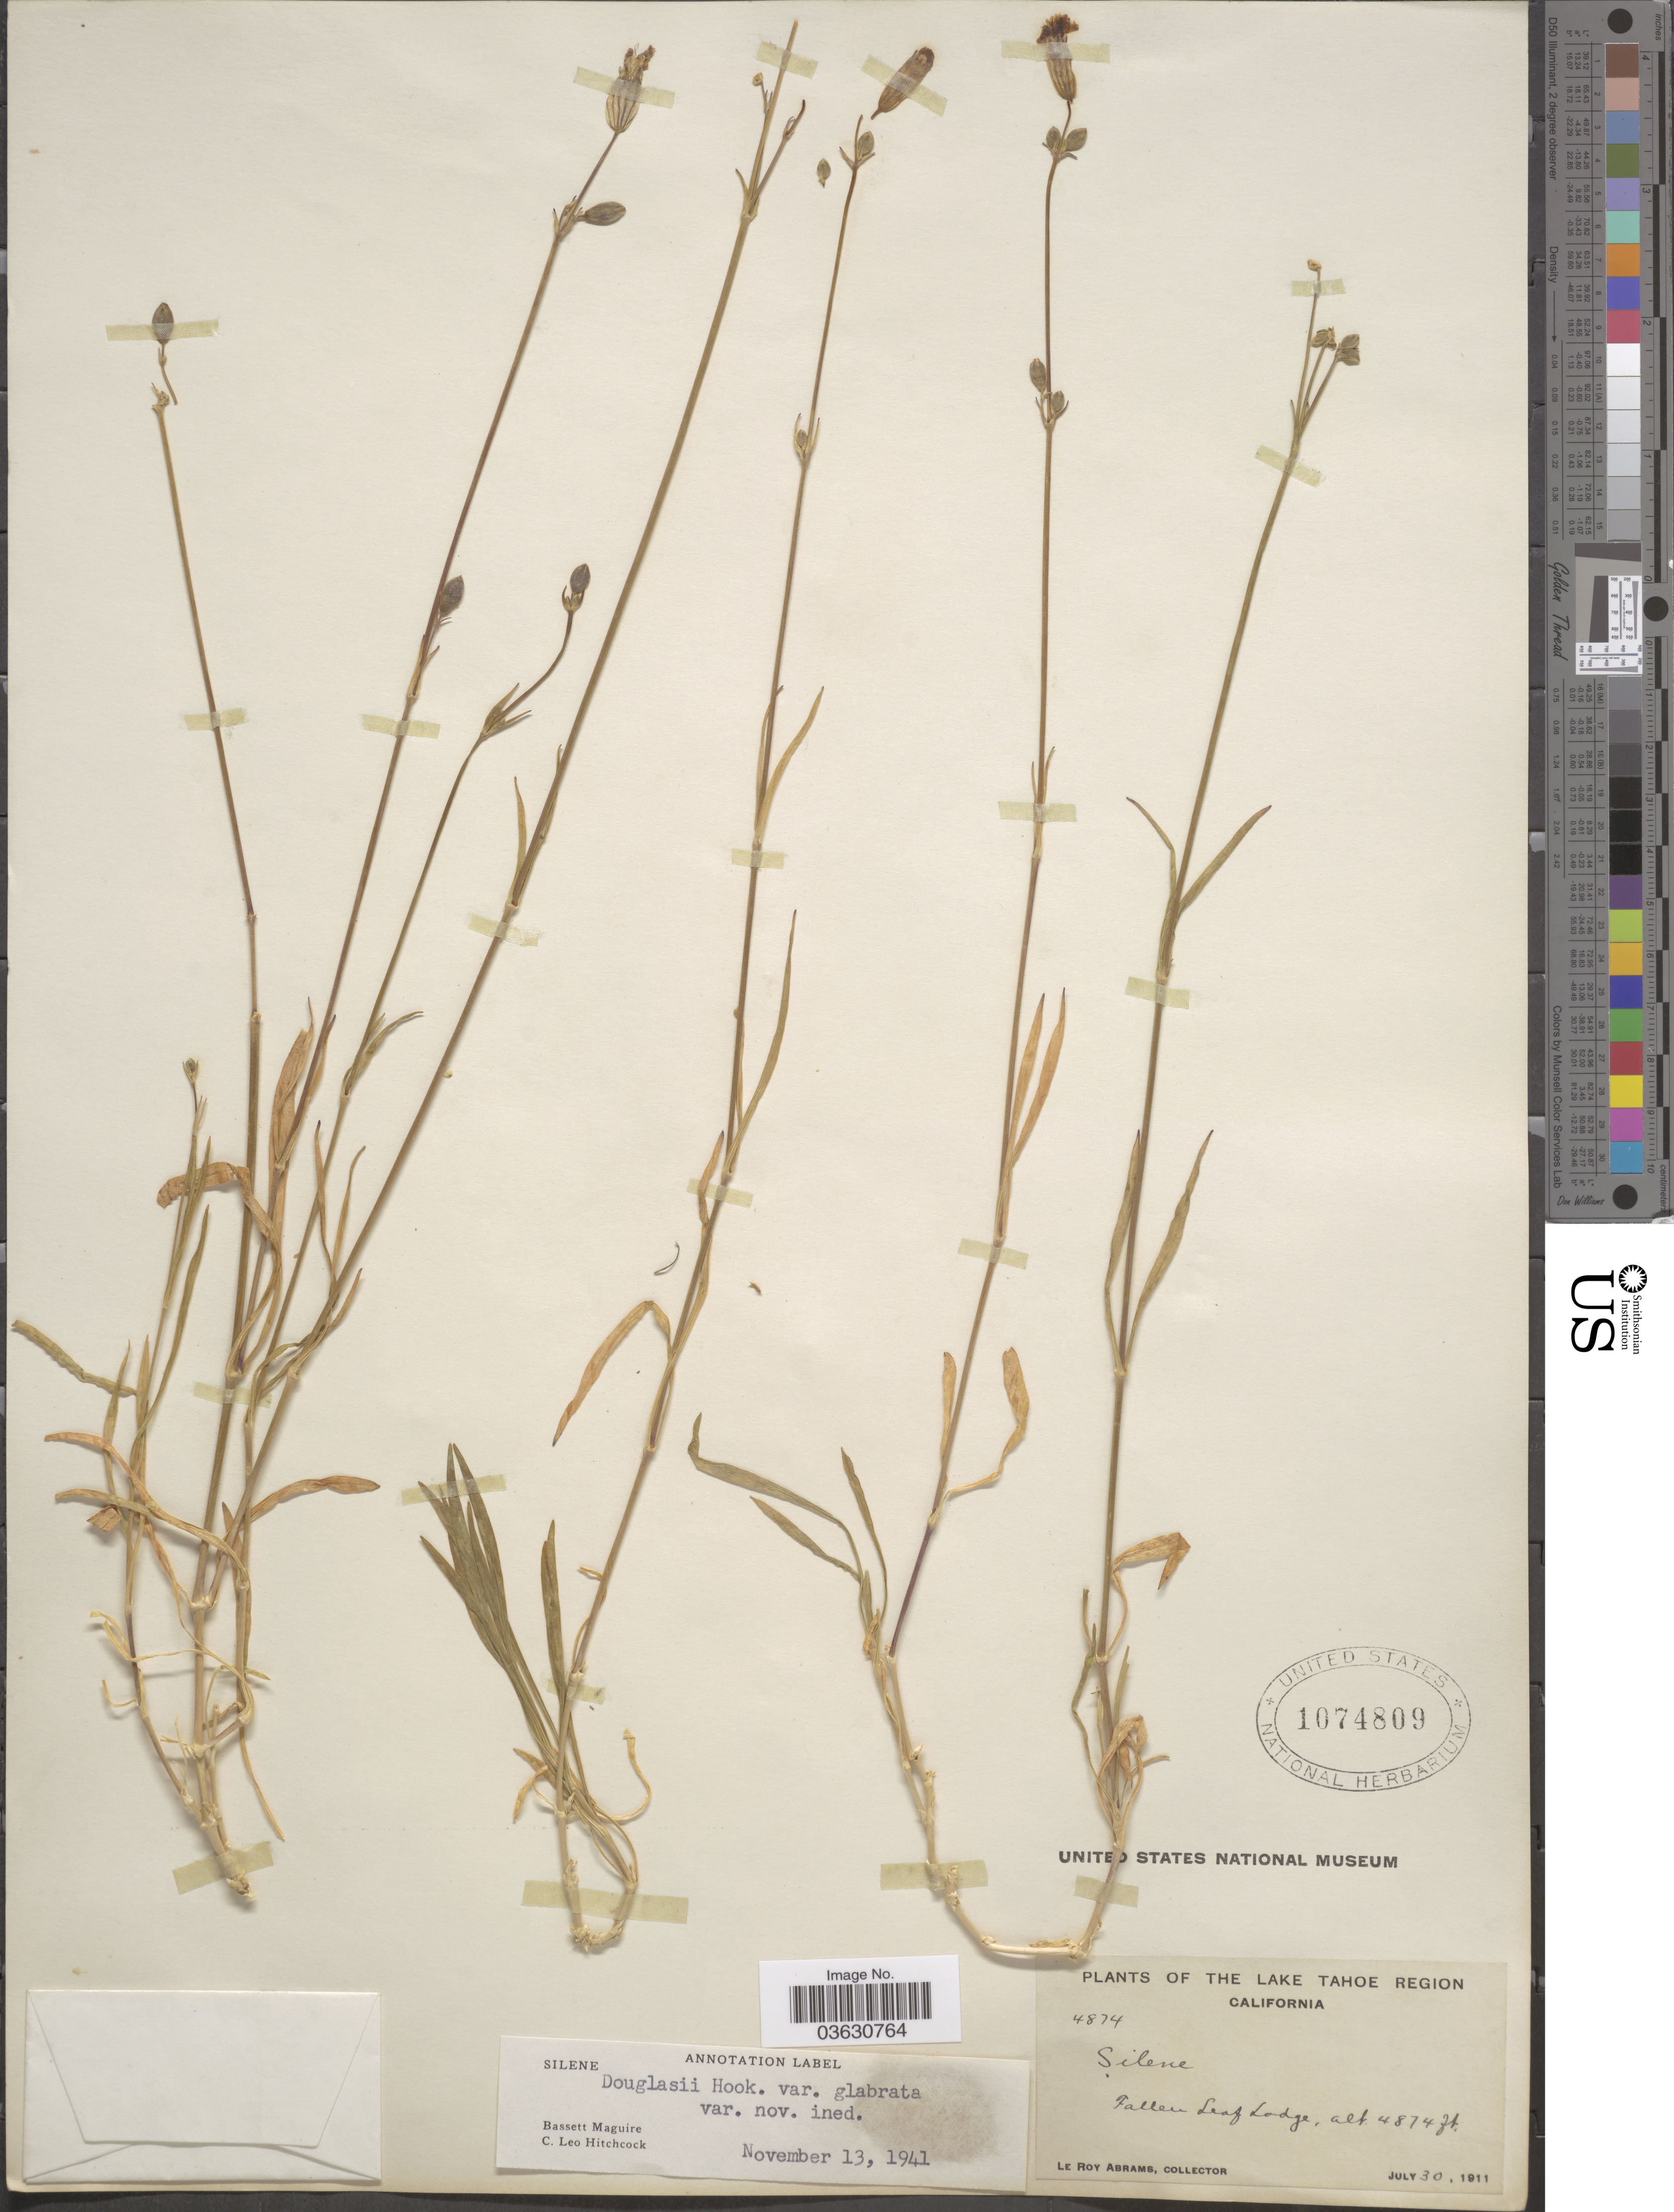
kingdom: Plantae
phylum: Tracheophyta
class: Magnoliopsida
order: Caryophyllales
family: Caryophyllaceae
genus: Silene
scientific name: Silene douglasii var. glabrata Maguire & C.L. Hitchc. var. nov. ined.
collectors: L. Abrams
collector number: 4874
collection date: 1911-07-30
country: United States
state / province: California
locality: The Lake Tahoe Region. Fallen Leaf Lodge.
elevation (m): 1486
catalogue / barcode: US 1074809